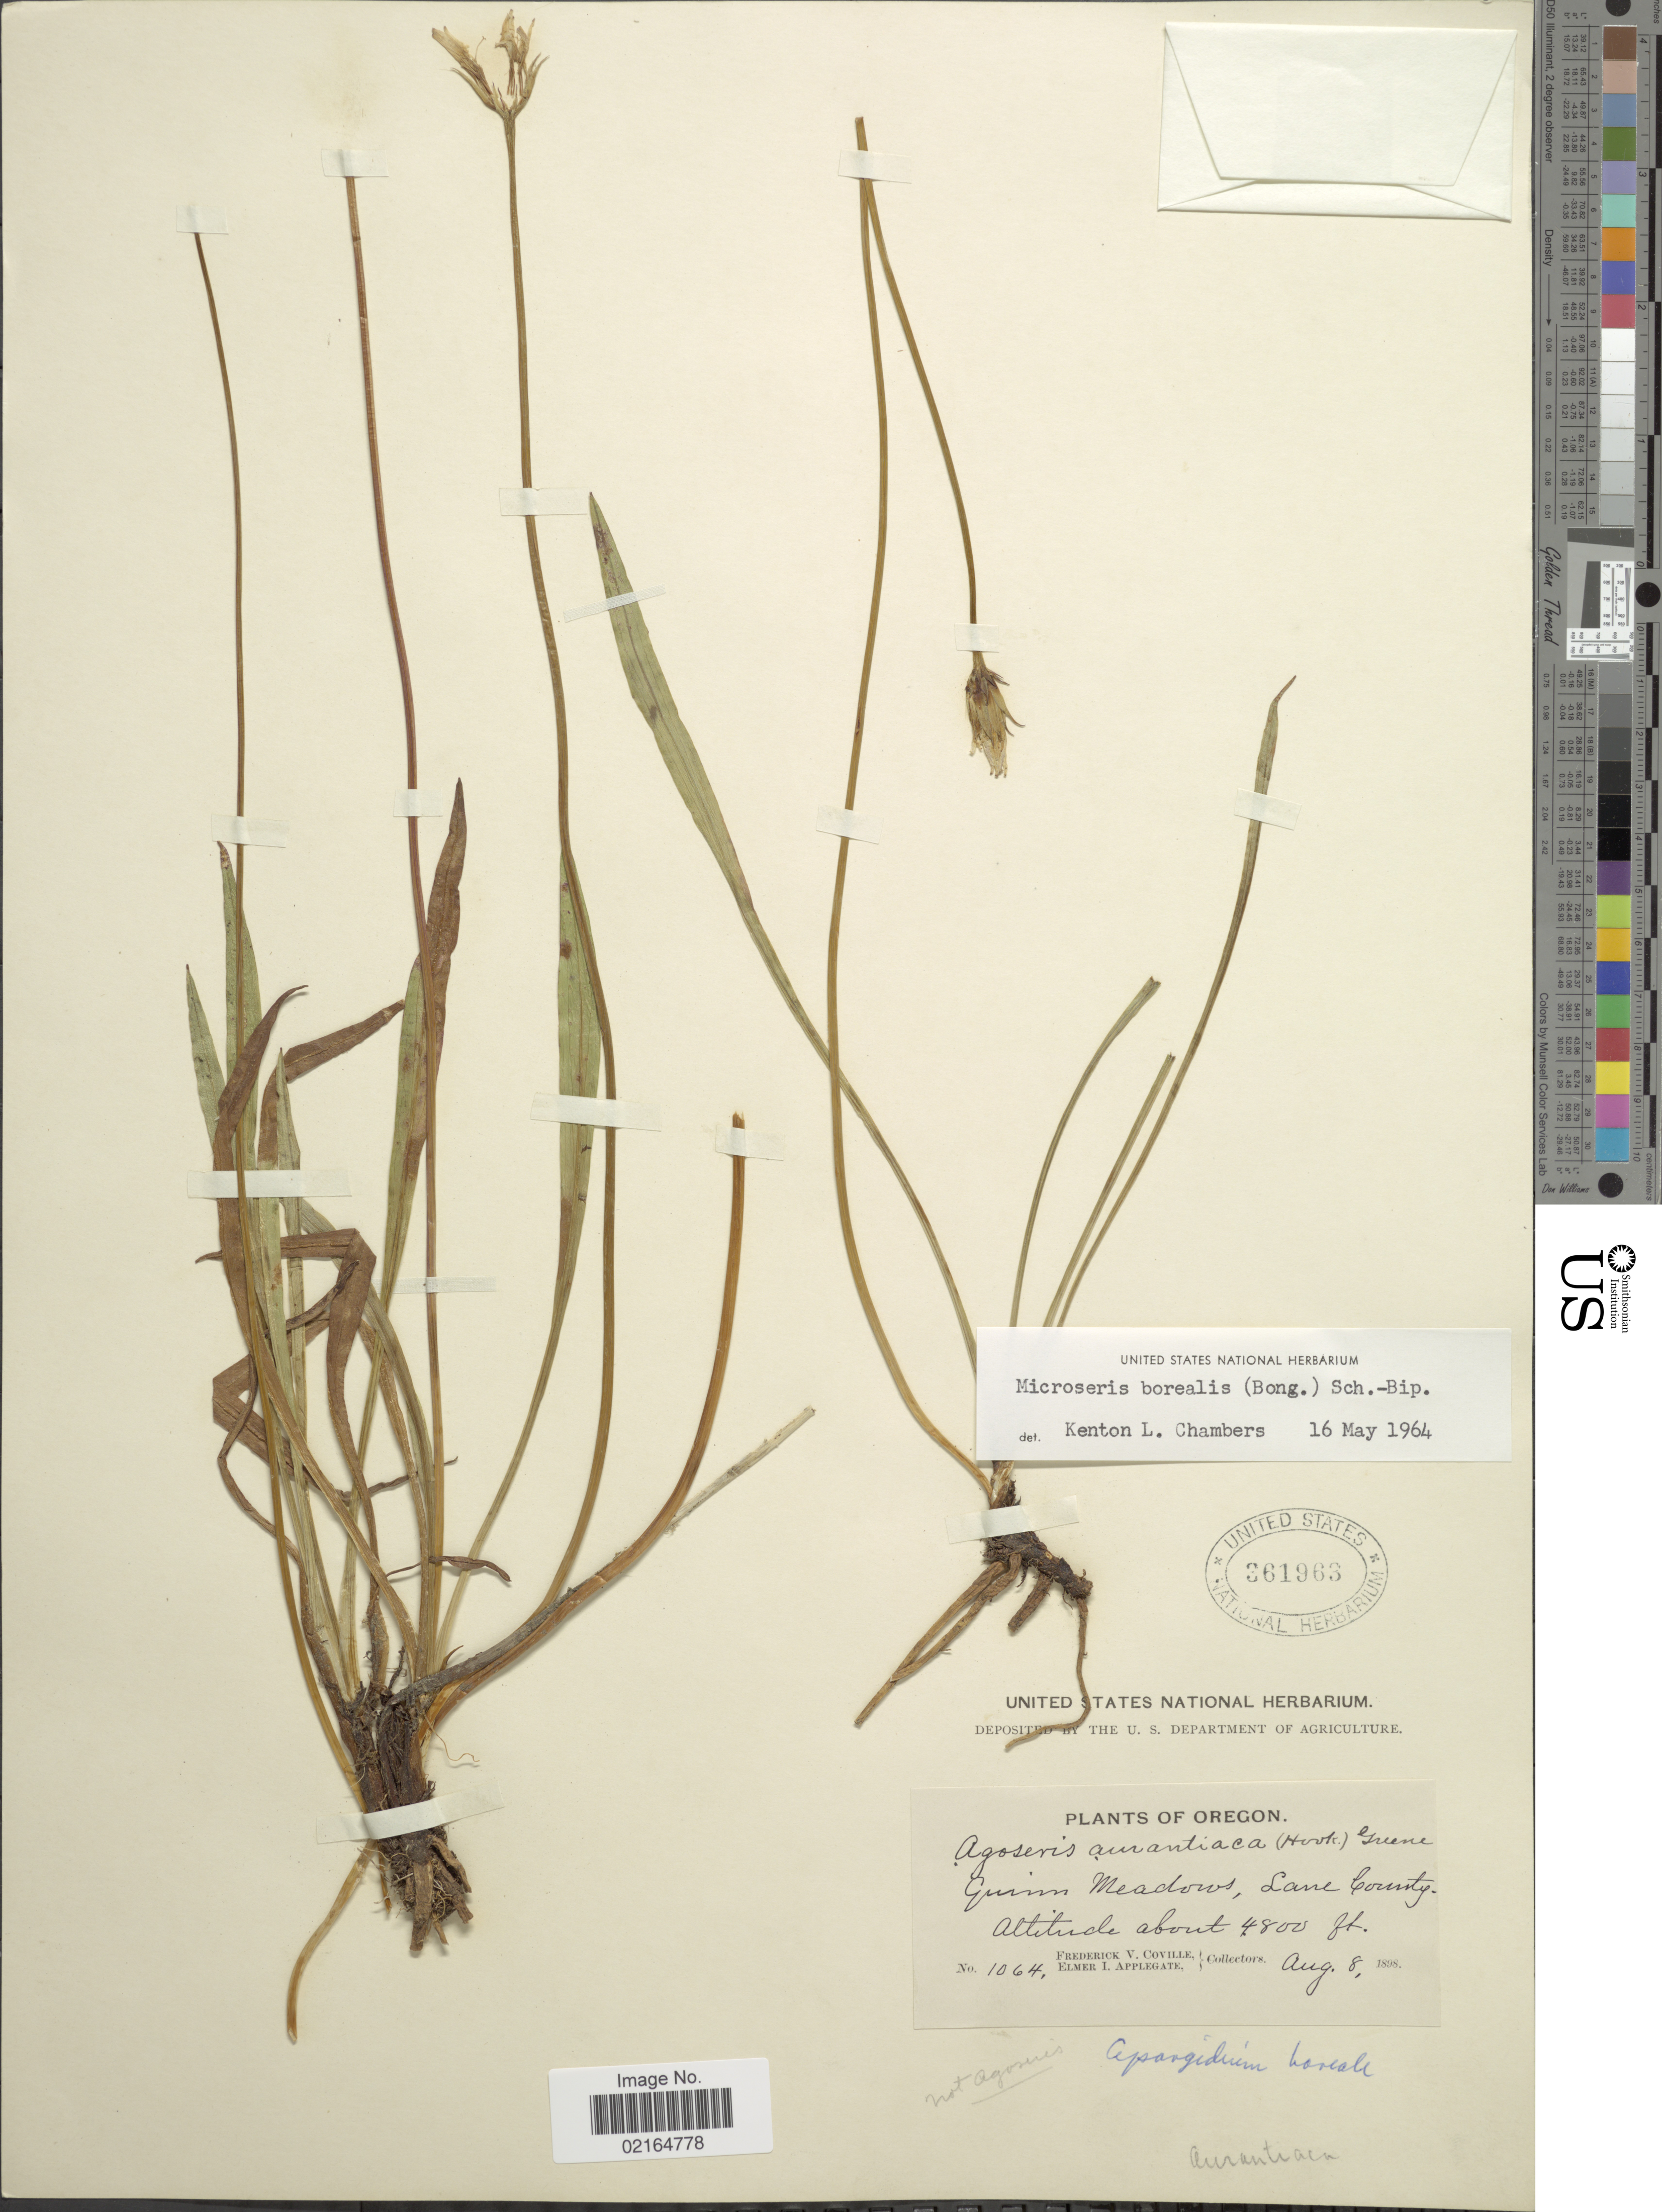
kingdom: Plantae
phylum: Tracheophyta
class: Magnoliopsida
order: Asterales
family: Asteraceae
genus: Microseris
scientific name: Microseris borealis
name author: (Bong.) Sch. Bip.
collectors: F. V. Coville & E. I. Applegate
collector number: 1064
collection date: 1898-08-08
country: United States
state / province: Oregon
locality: Quinn Meadows, Lane County.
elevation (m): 1463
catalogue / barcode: US 361963